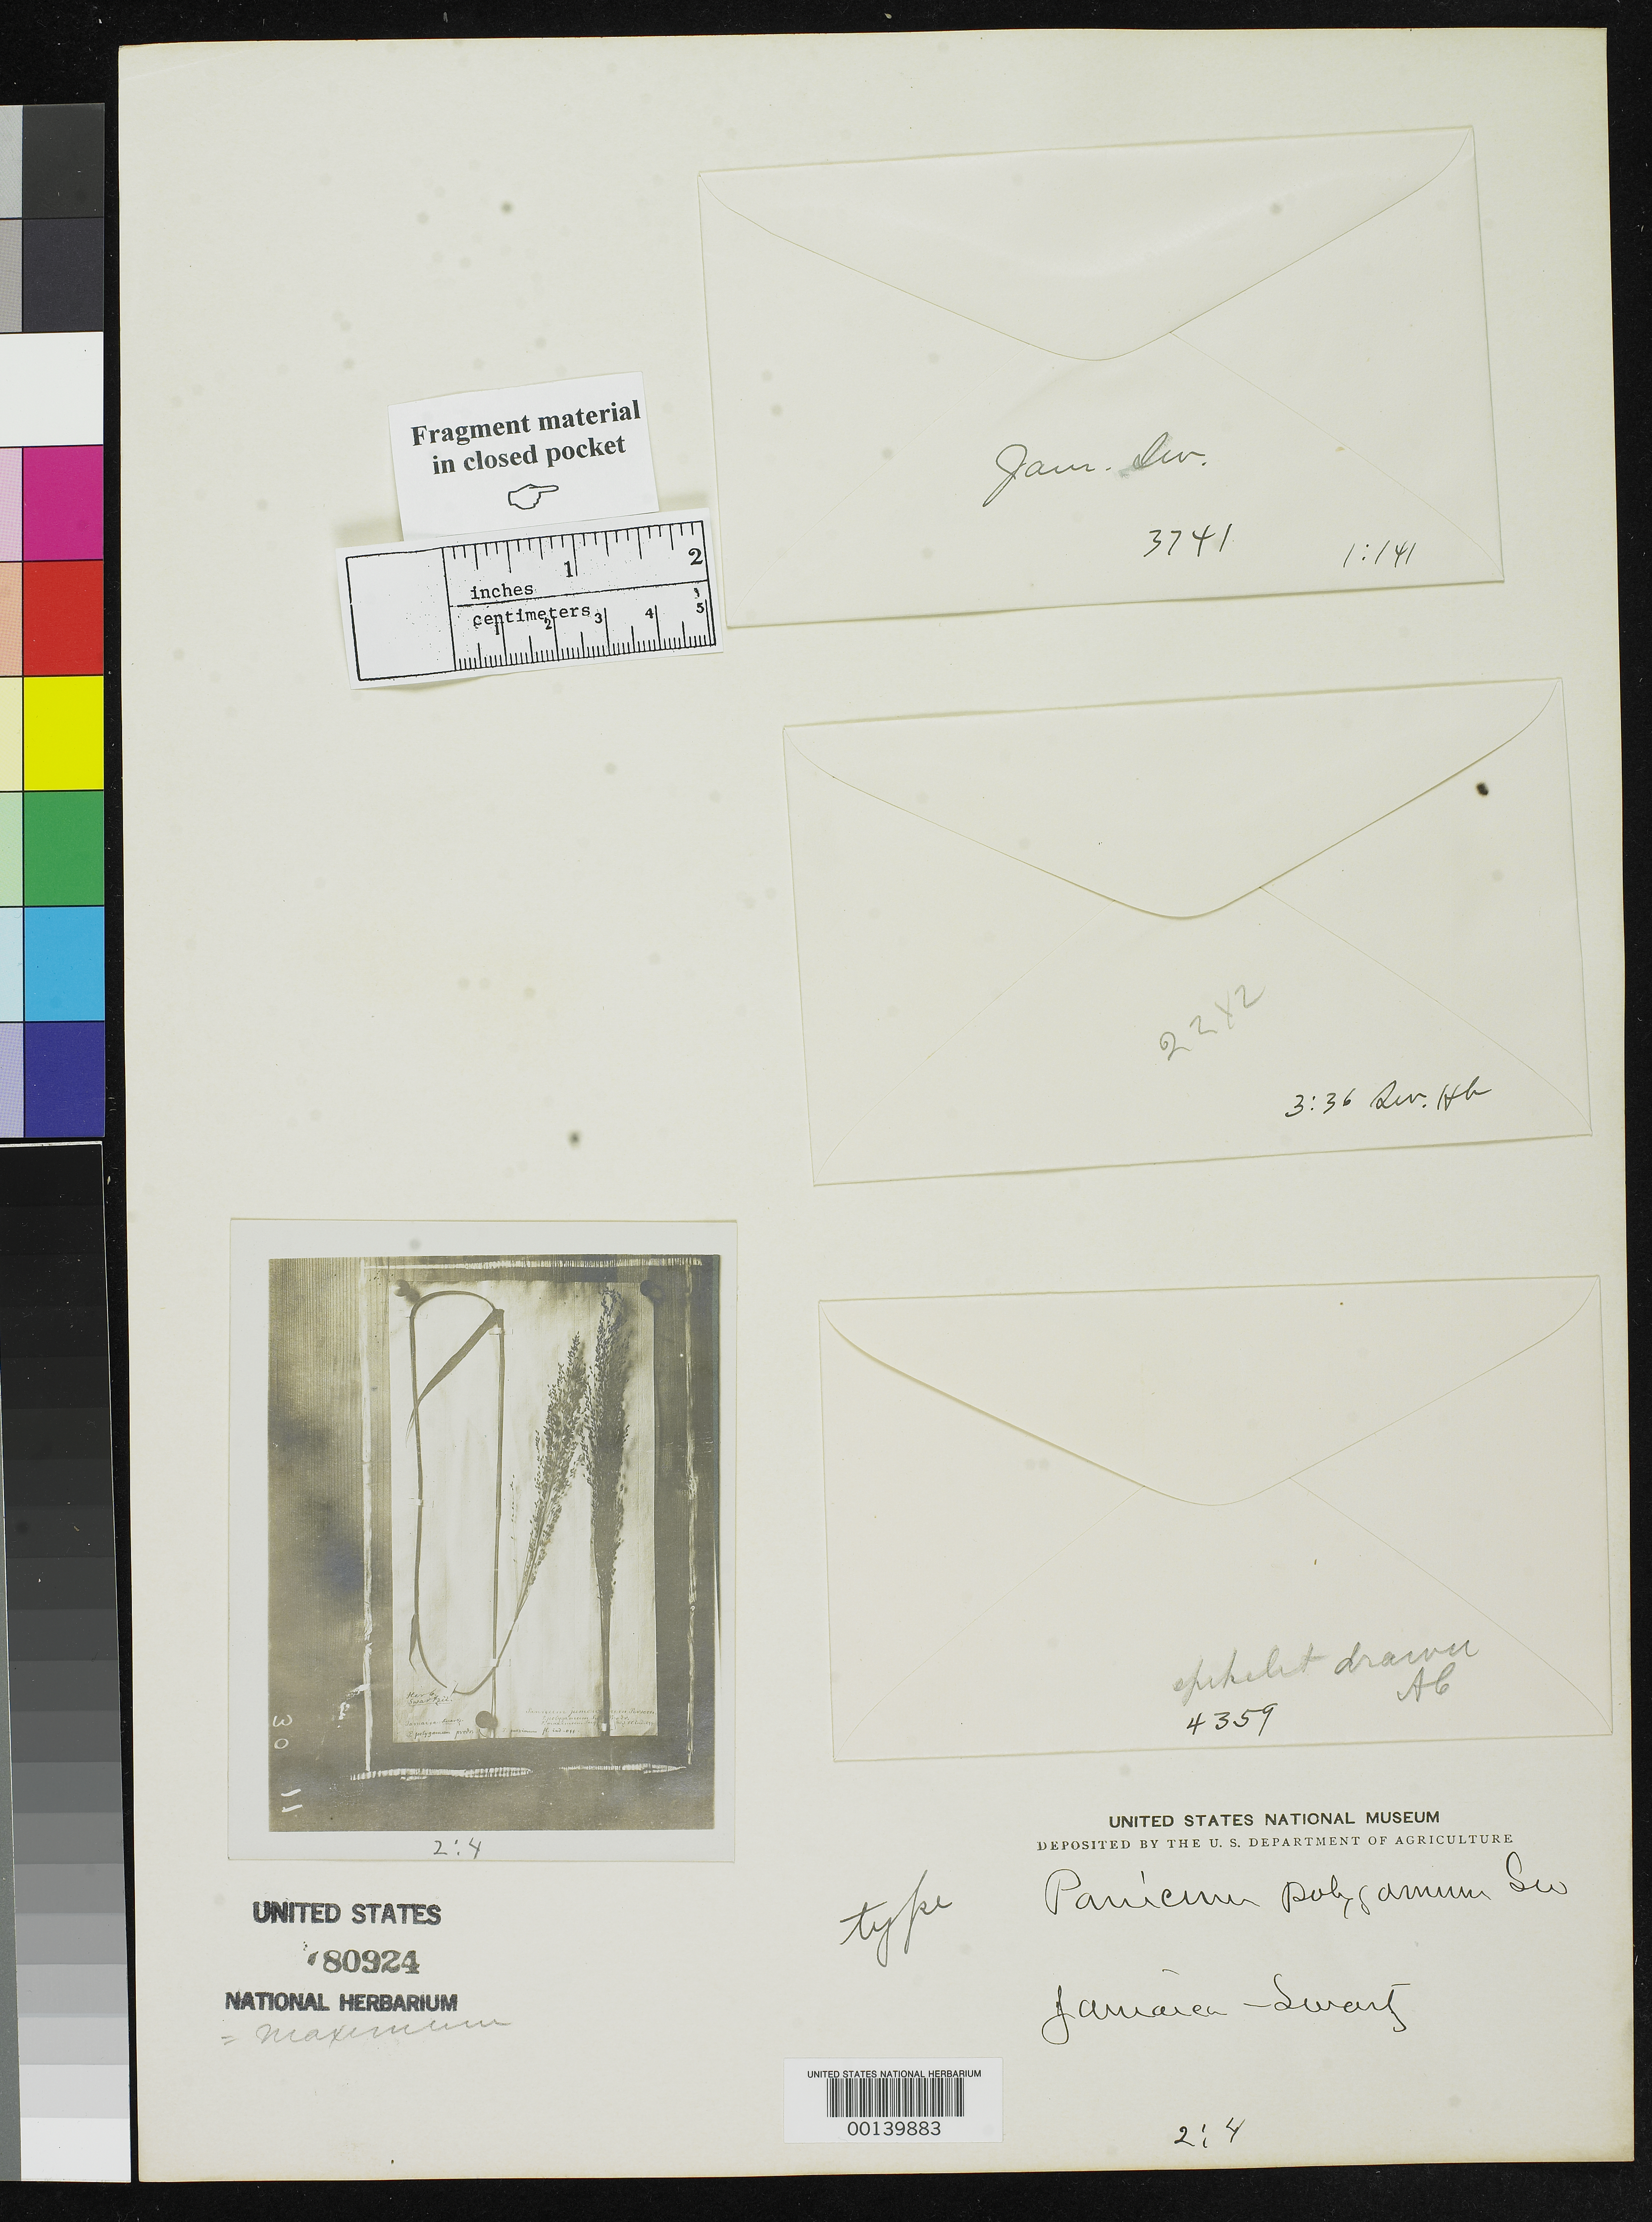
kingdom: Plantae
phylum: Tracheophyta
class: Liliopsida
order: Poales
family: Poaceae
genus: Panicum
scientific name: Panicum polygamum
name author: Sw.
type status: Type Fragment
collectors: O. P. Swartz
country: Jamaica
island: Greater Antilles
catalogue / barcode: US 80924